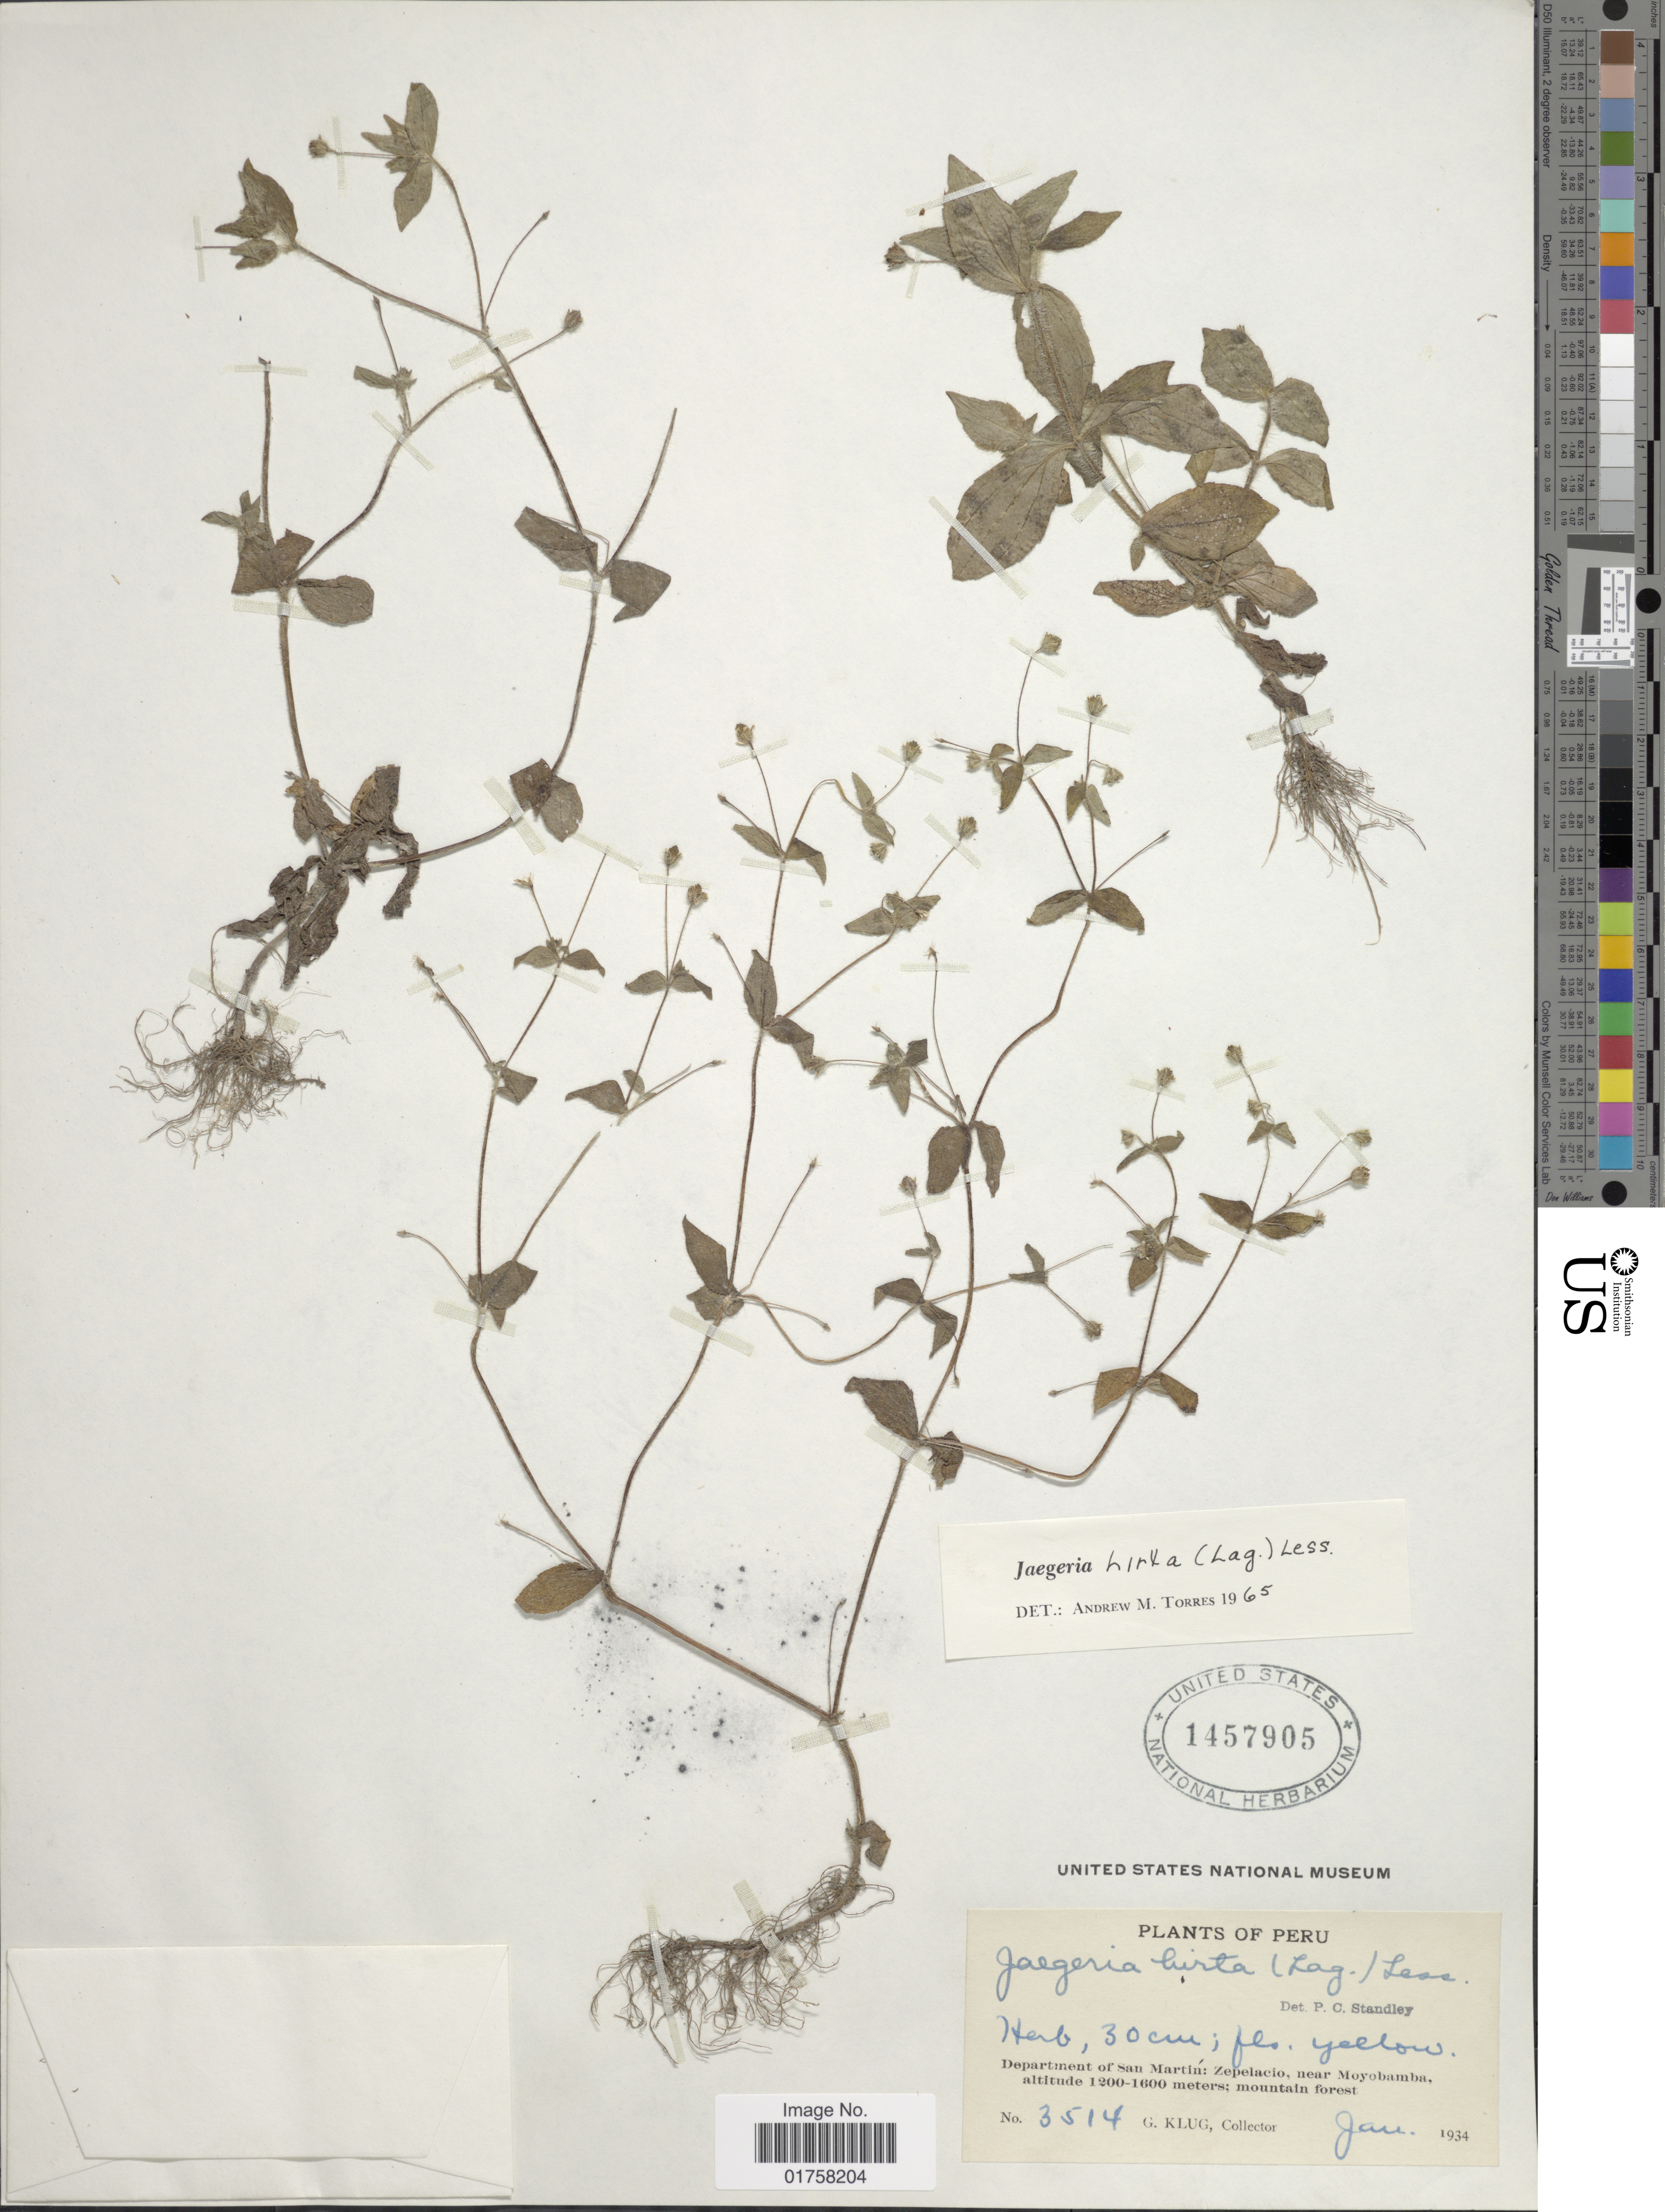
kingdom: Plantae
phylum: Tracheophyta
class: Magnoliopsida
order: Asterales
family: Asteraceae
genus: Jaegeria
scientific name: Jaegeria hirta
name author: (Lag.) Less.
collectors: G. Klug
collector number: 3514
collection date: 1934-01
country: Peru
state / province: San Martín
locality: Zepelacio, near Moyobamba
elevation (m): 1200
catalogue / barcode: US 1457905